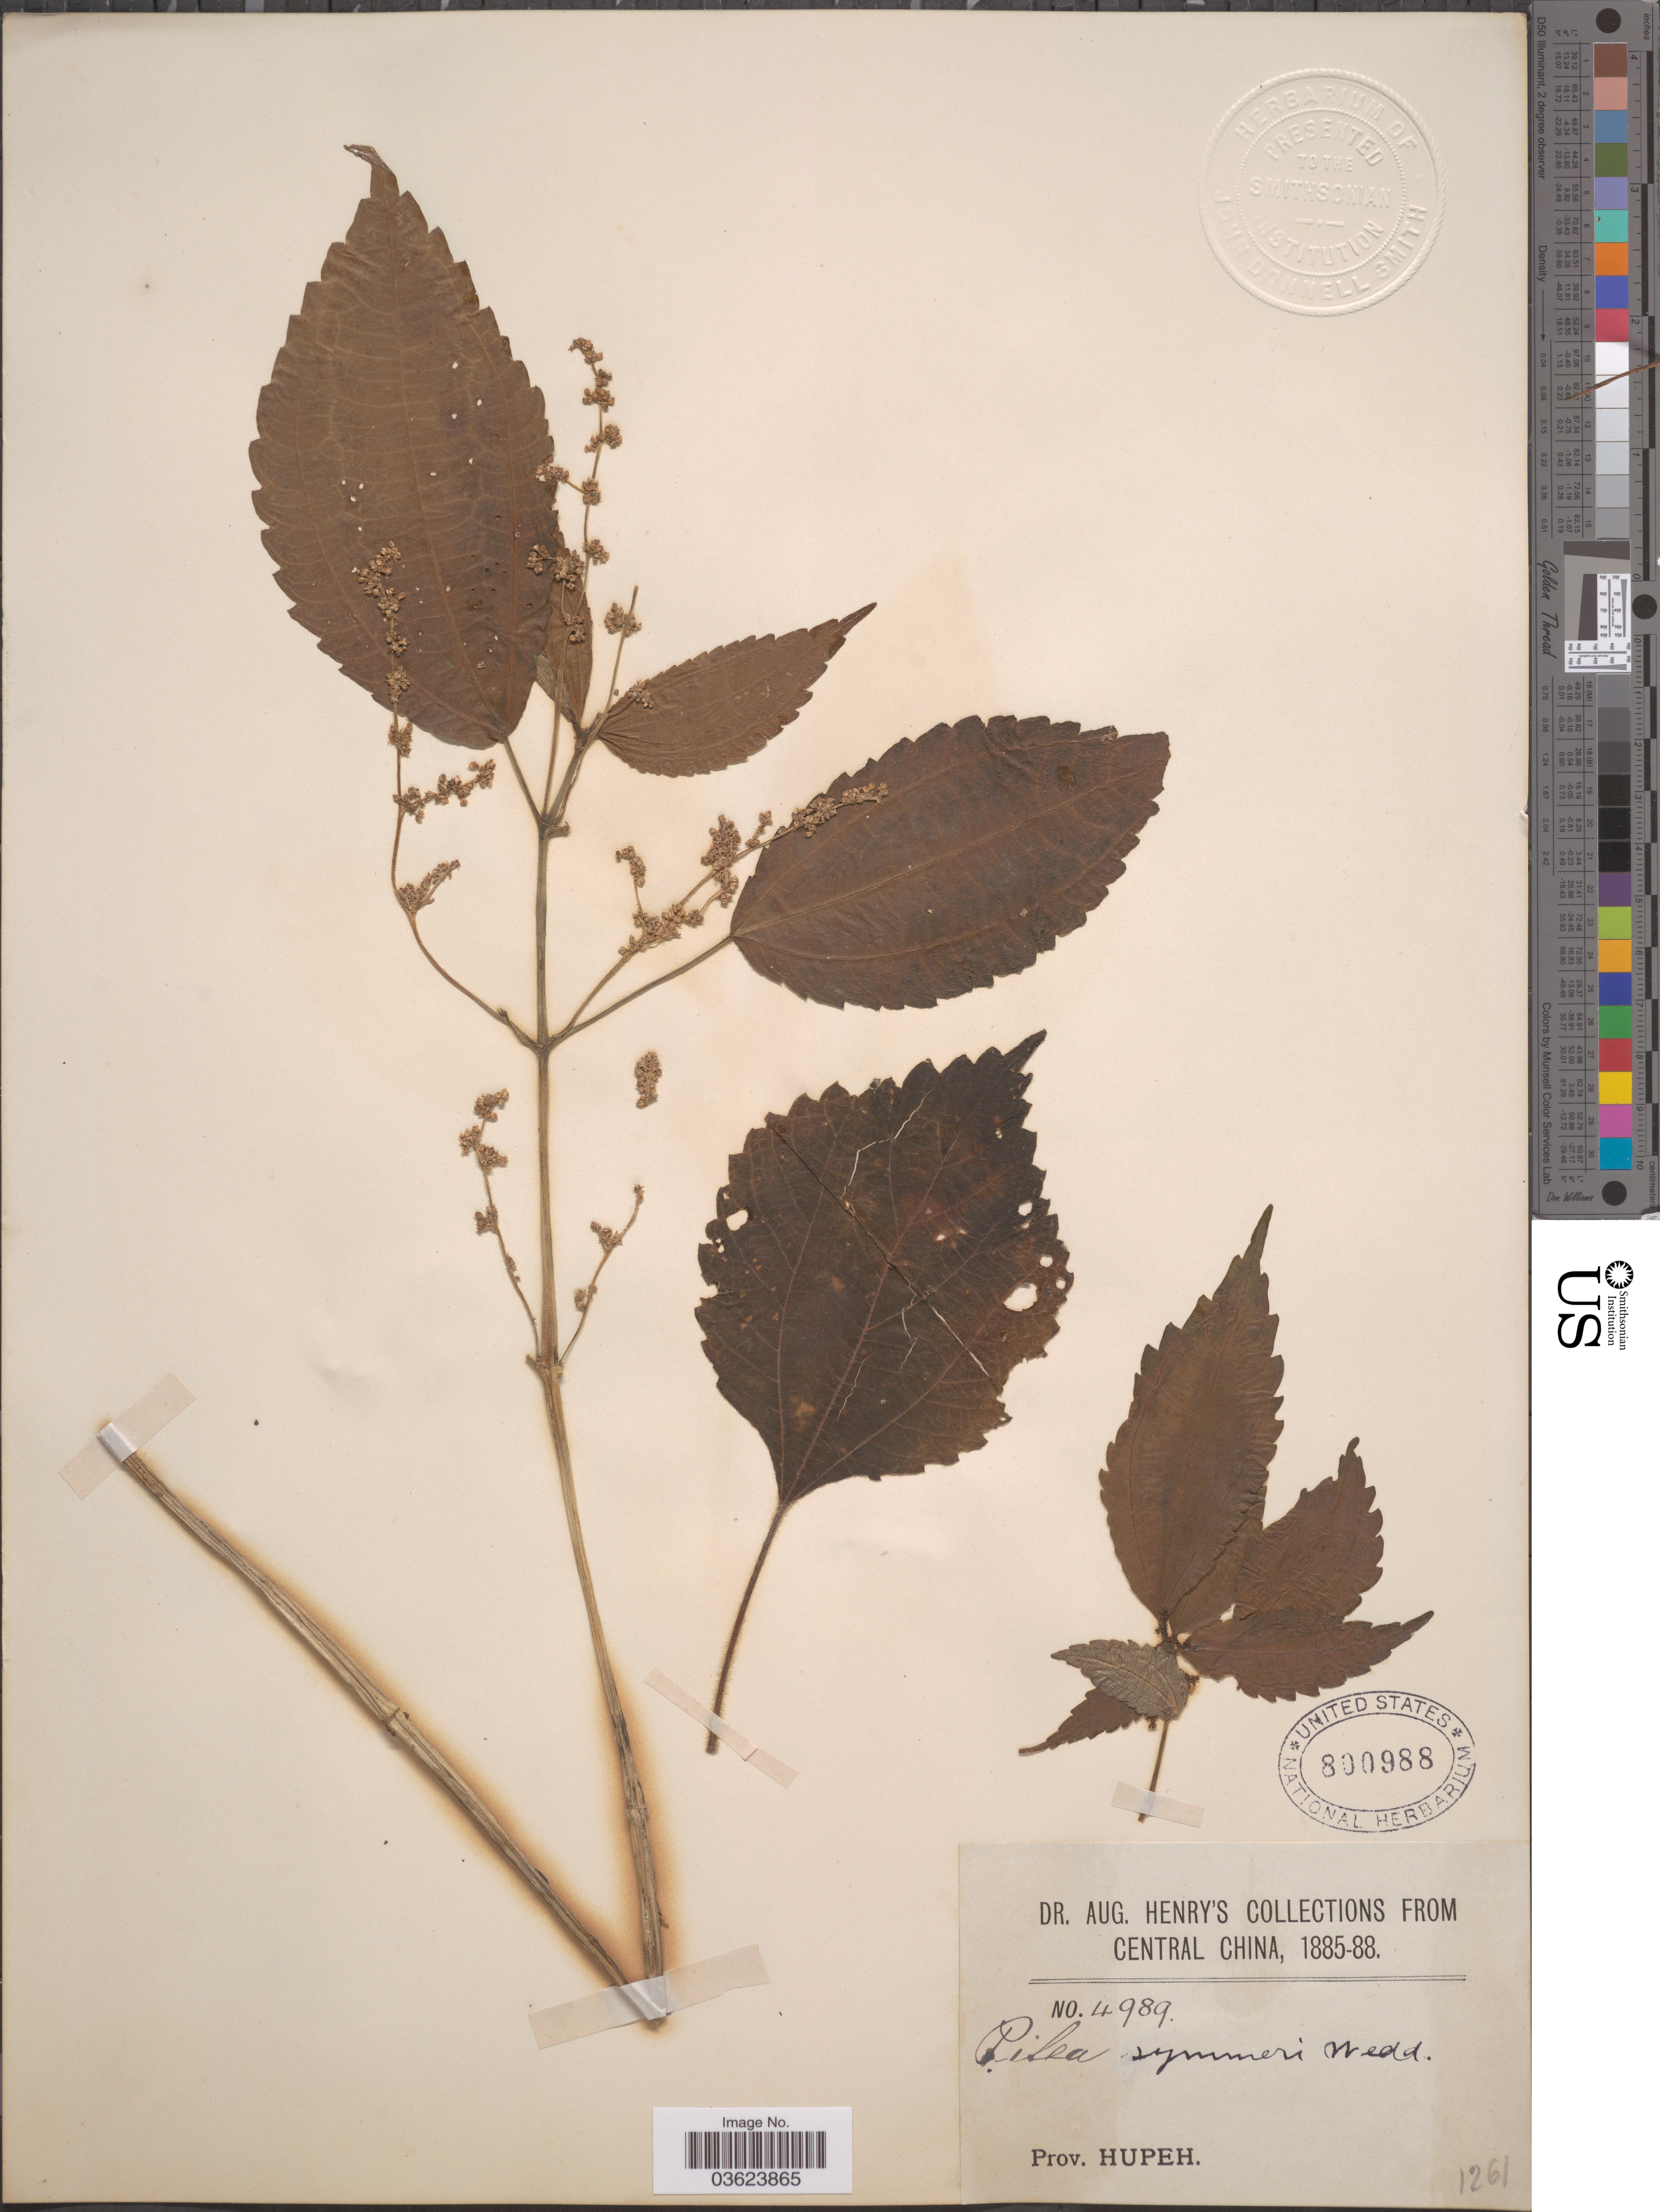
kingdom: Plantae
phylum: Tracheophyta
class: Magnoliopsida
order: Rosales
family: Urticaceae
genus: Pilea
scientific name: Pilea symmeria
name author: Wedd.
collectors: A. Henry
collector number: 4989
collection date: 1885/1888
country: China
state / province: Hubei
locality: Central China. Prov. Hupeh.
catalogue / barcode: US 800988